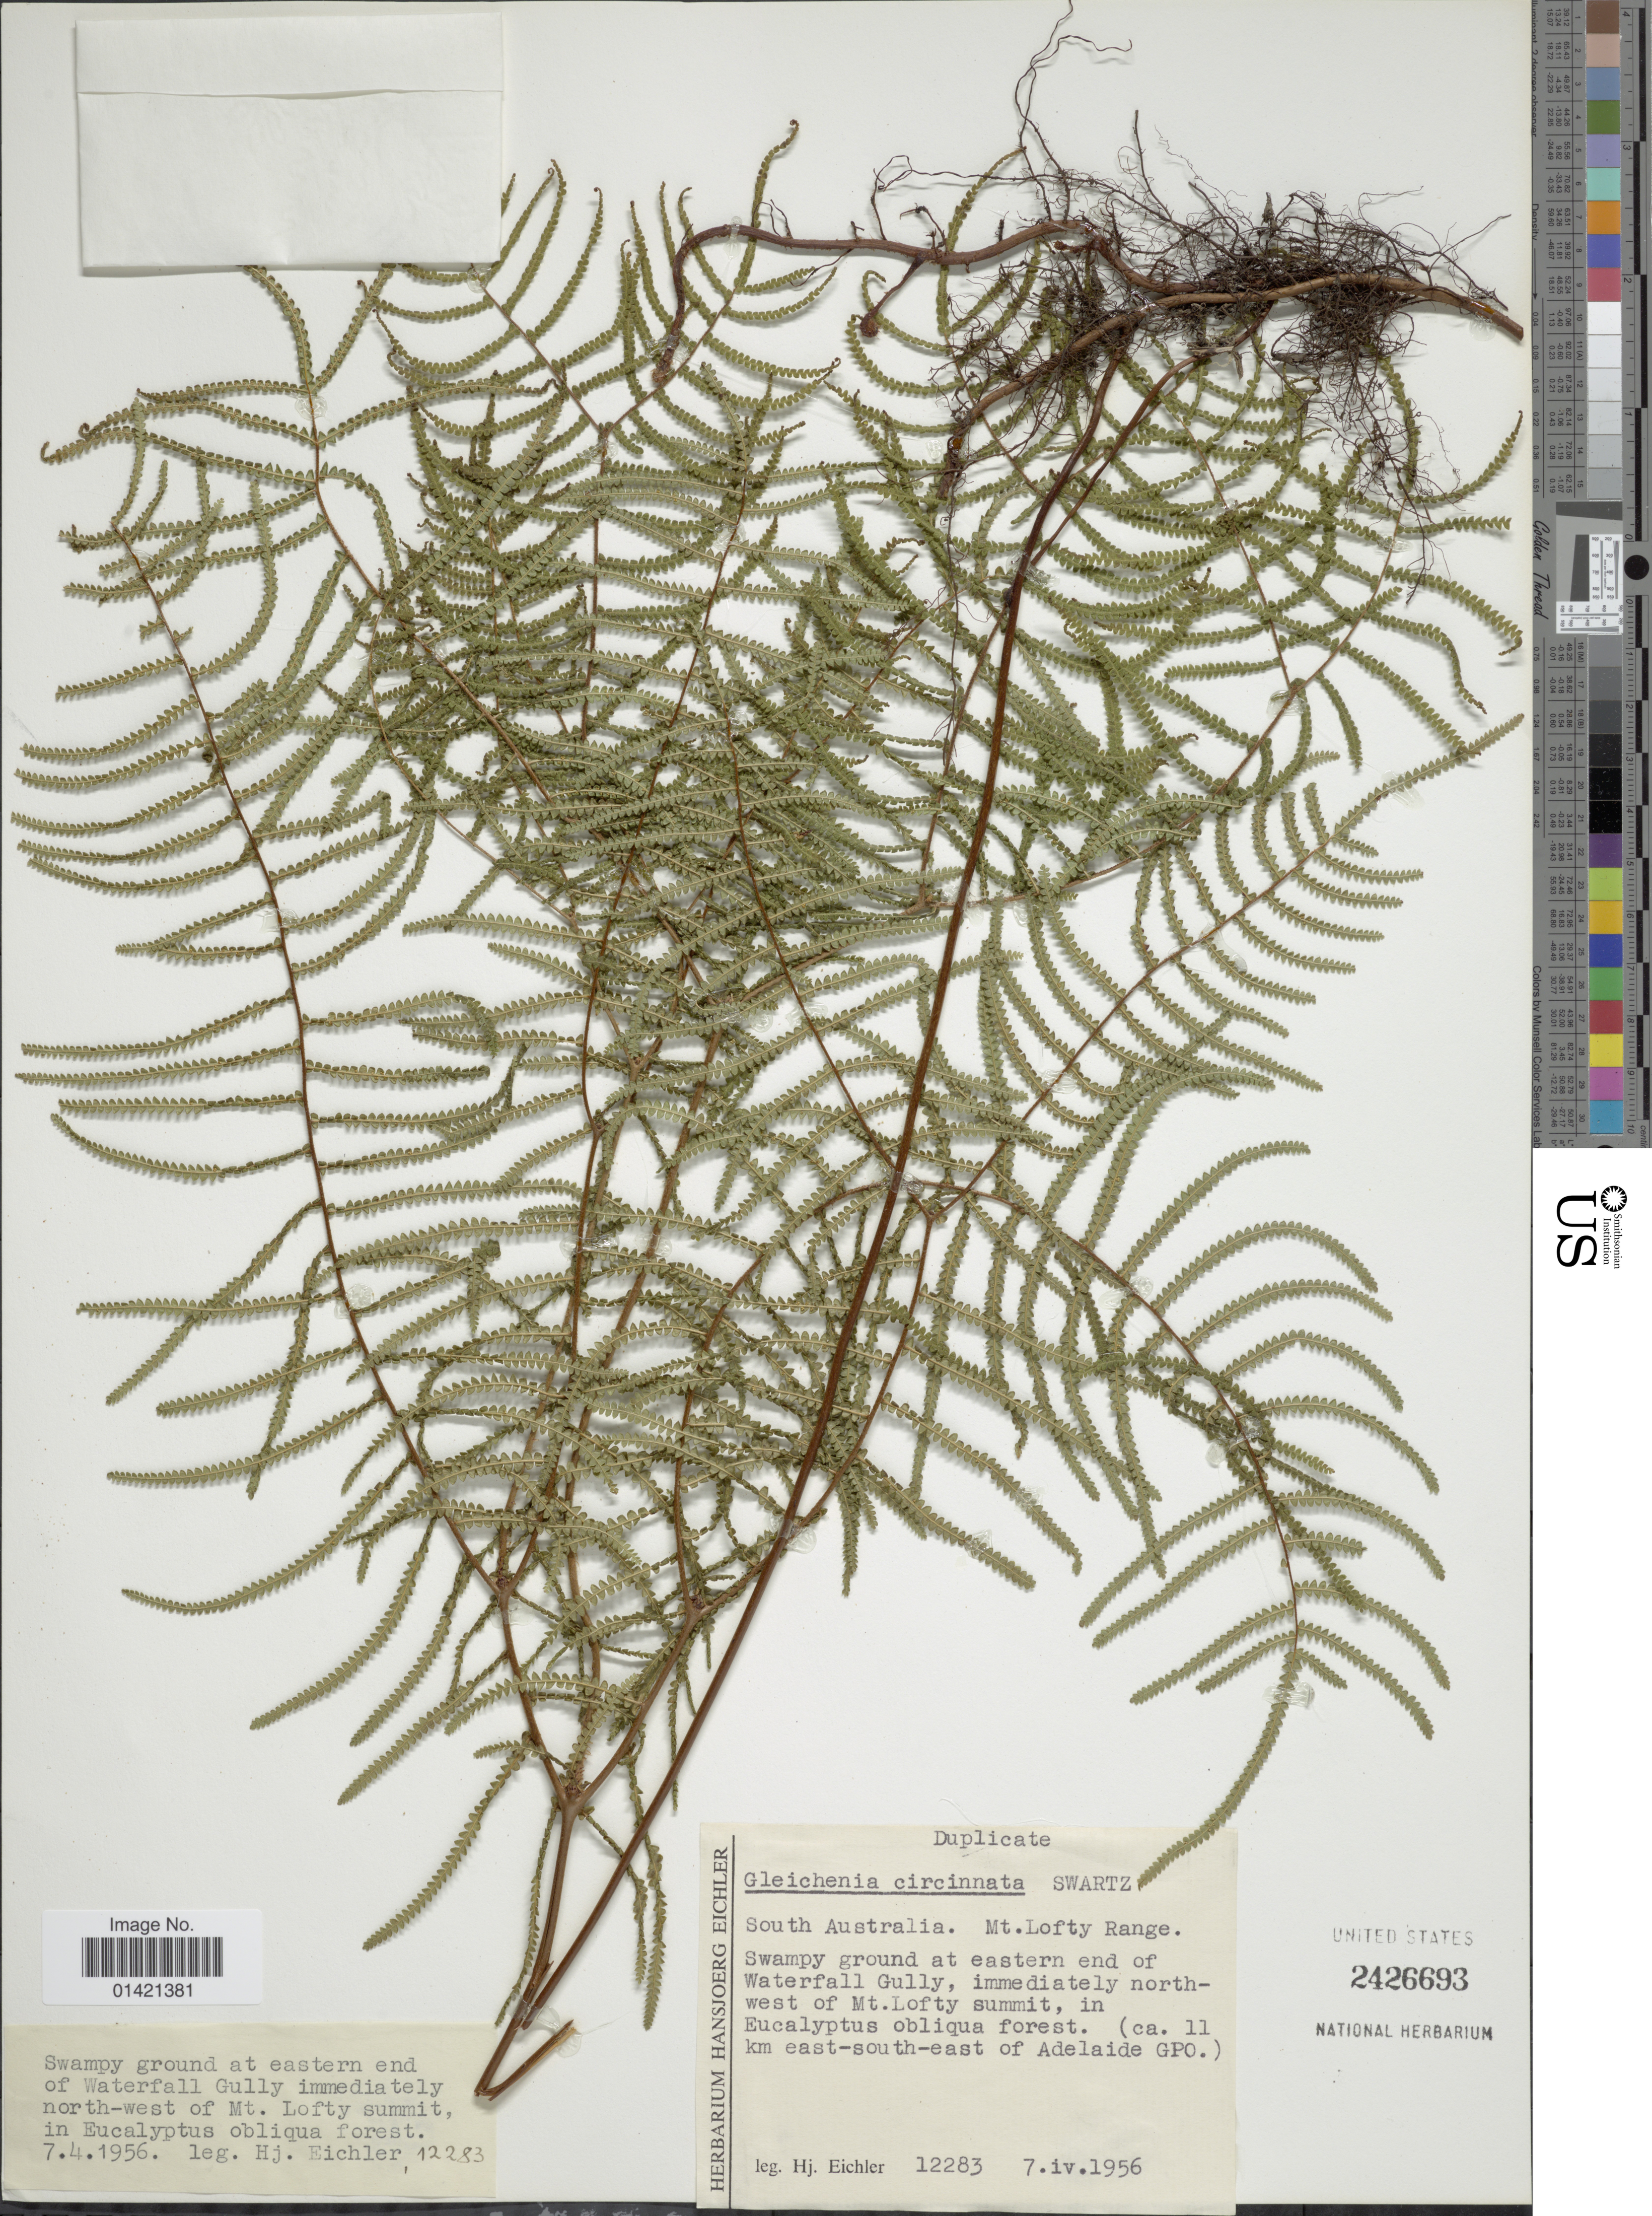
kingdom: Plantae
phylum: Tracheophyta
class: Polypodiopsida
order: Gleicheniales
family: Gleicheniaceae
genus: Gleichenia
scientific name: Gleichenia dicarpa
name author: R. Br.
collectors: H. Eichler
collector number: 12283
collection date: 1956-04-07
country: Australia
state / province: South Australia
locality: Mt. Lofty Range. Swampy ground at eastern end of Waterfall Gully, immediately north-west of Mt. Lofty summit, (ca. 11 km east-south-east of Adelaide)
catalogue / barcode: US 2426693